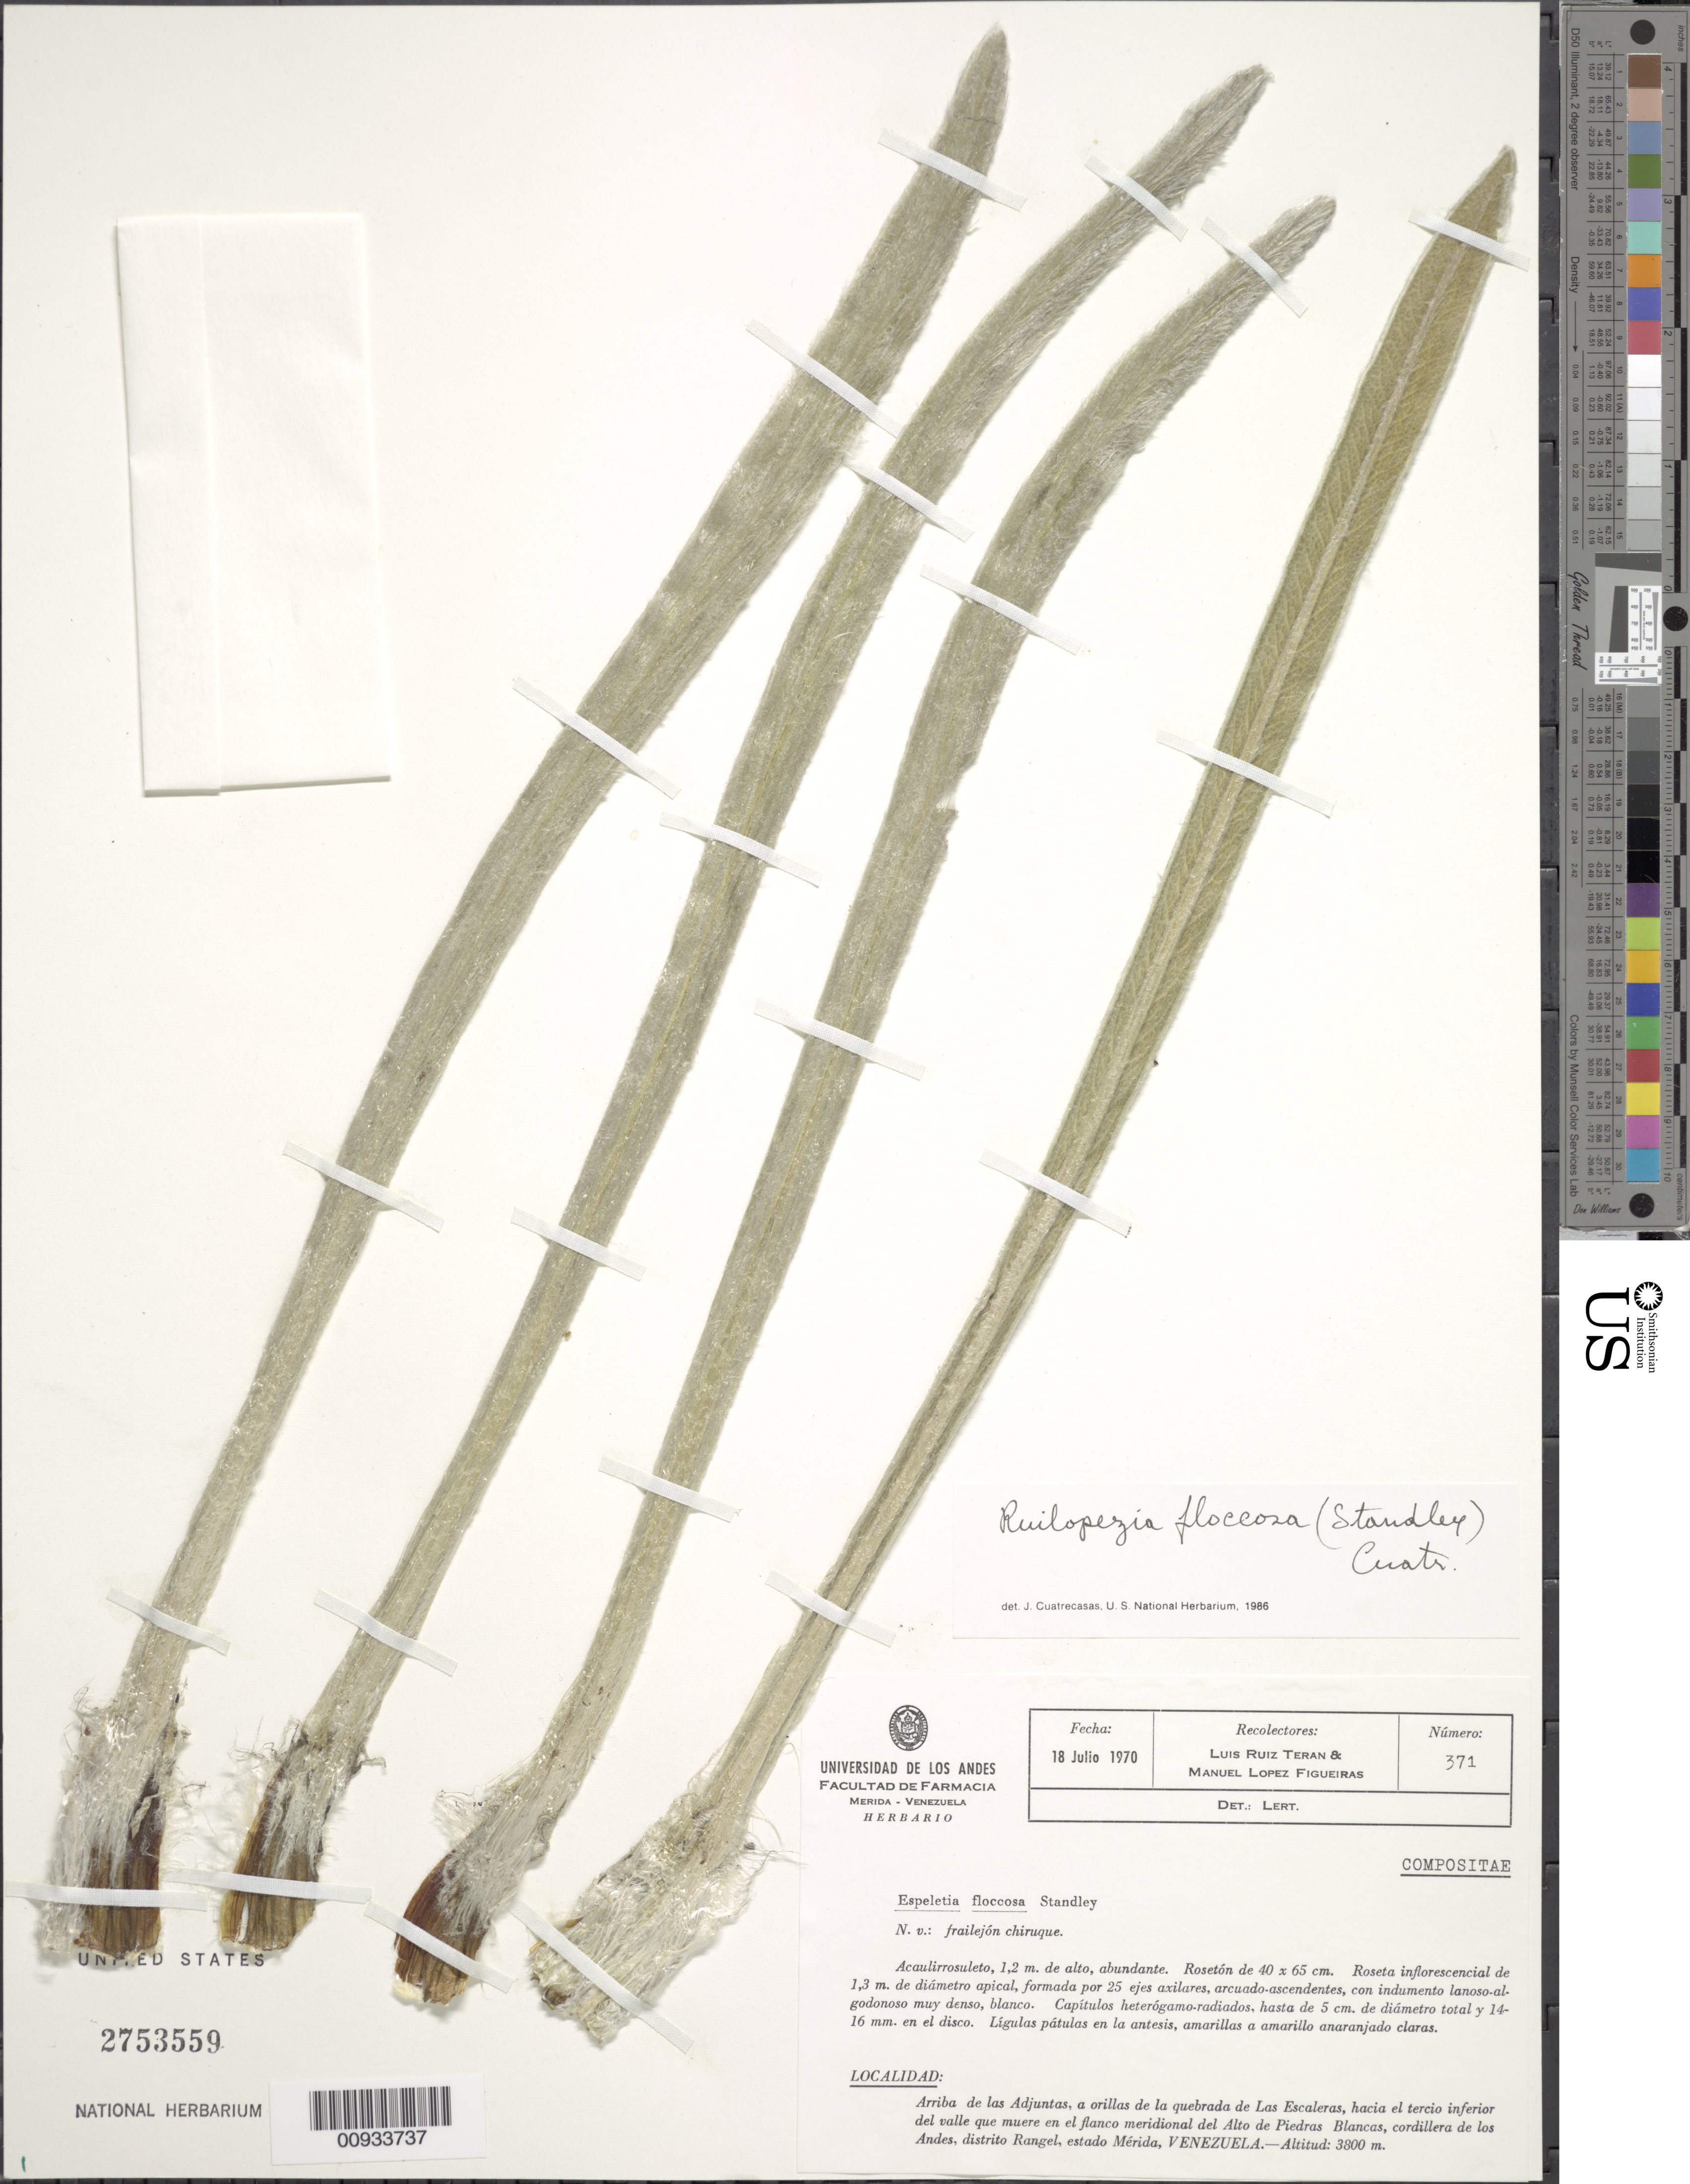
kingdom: Plantae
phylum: Tracheophyta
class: Magnoliopsida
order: Asterales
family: Asteraceae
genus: Ruilopezia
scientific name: Ruilopezia floccosa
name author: (Standl.) Cuatrec.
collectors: L. E. Ruíz-Terán & M. López Figueiras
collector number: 371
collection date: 1970-07-18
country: Venezuela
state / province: Mérida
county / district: Rangel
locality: Arriba de Las Adjuntas, a orillas de la Quebrada de Las Escaleras, hacia el tercio inferior del valle que muere en el flanco meridional del Alto de Piedras Blancas, Cordillera de los Andes.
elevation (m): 3800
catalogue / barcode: US 2753559